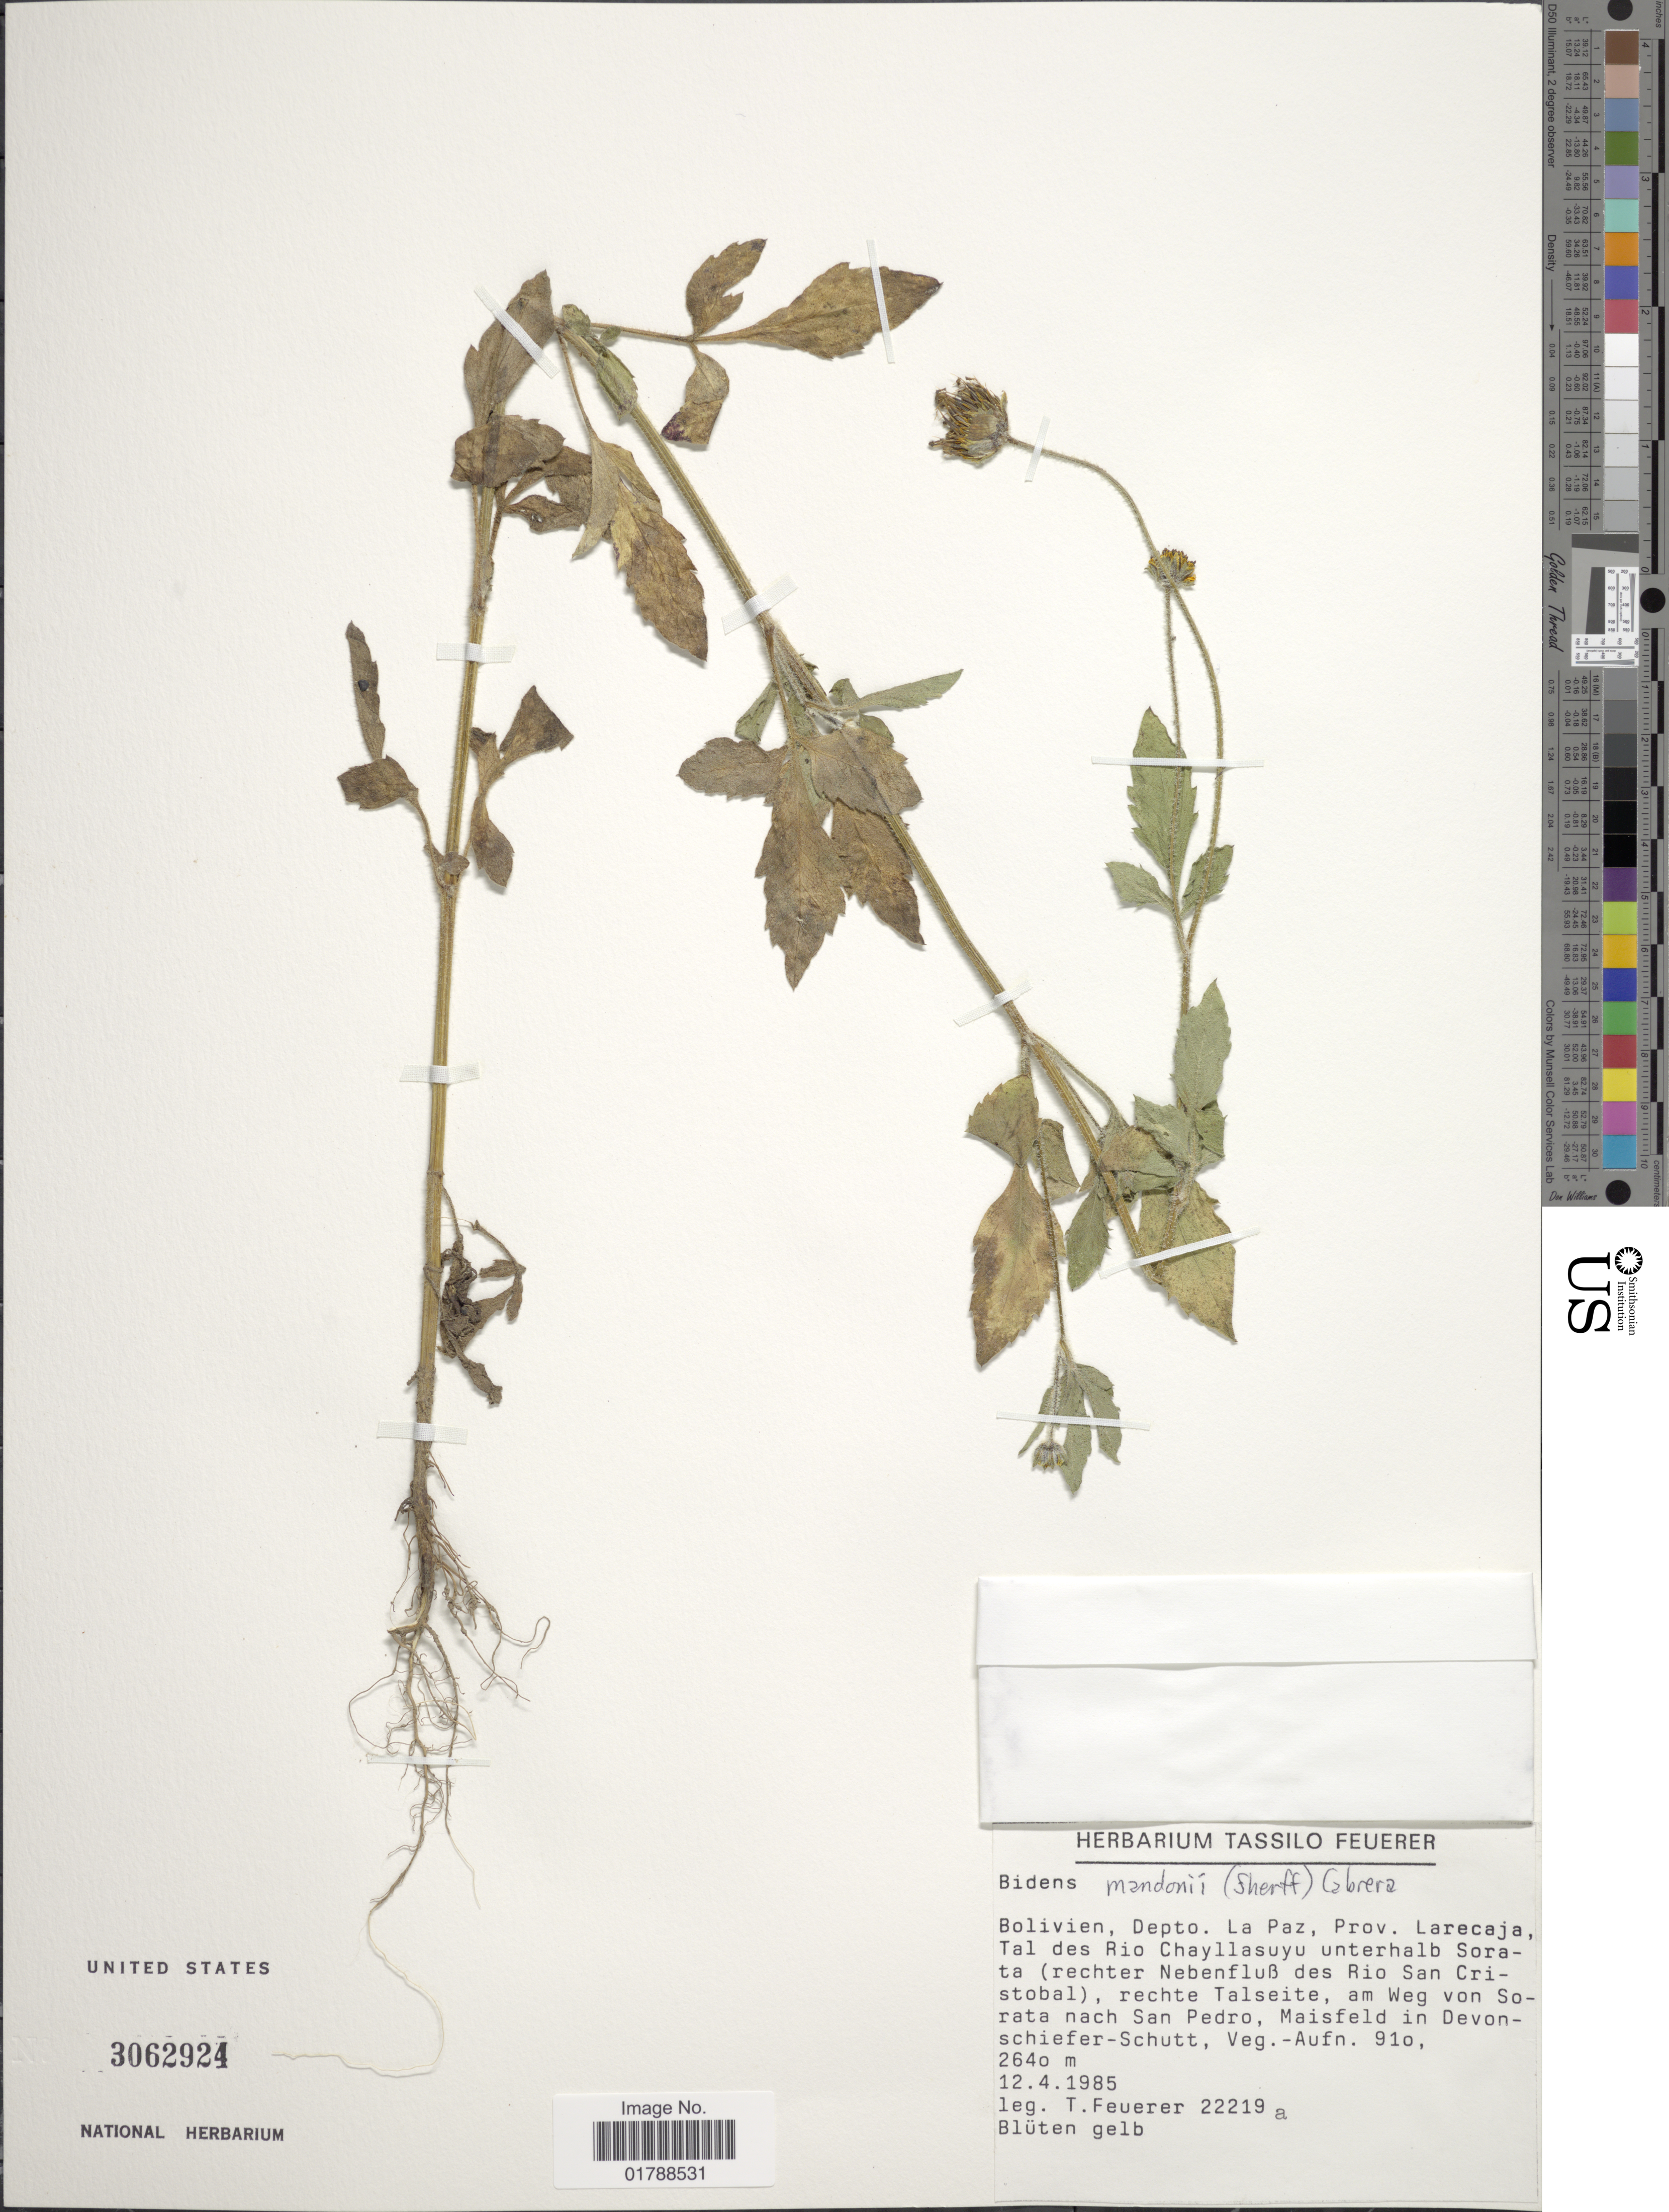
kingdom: Plantae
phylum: Tracheophyta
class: Magnoliopsida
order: Asterales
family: Asteraceae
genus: Bidens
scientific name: Bidens mandonii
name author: (Sherff) Cabrera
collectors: T. Feuerer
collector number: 22219a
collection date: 1985-04-12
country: Bolivia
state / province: La Paz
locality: Prov. Larecaja, Tal des Rio Chayllasuyu unterhalb Sorata (rechter NebenfluB des Rio San Cristobal), rechte Talseite, am Weg von Sorata nach San Pedro, Maisfeld in Devonschiefer-Schutt, Veg. -Aufin. 910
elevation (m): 2640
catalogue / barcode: US 3062924